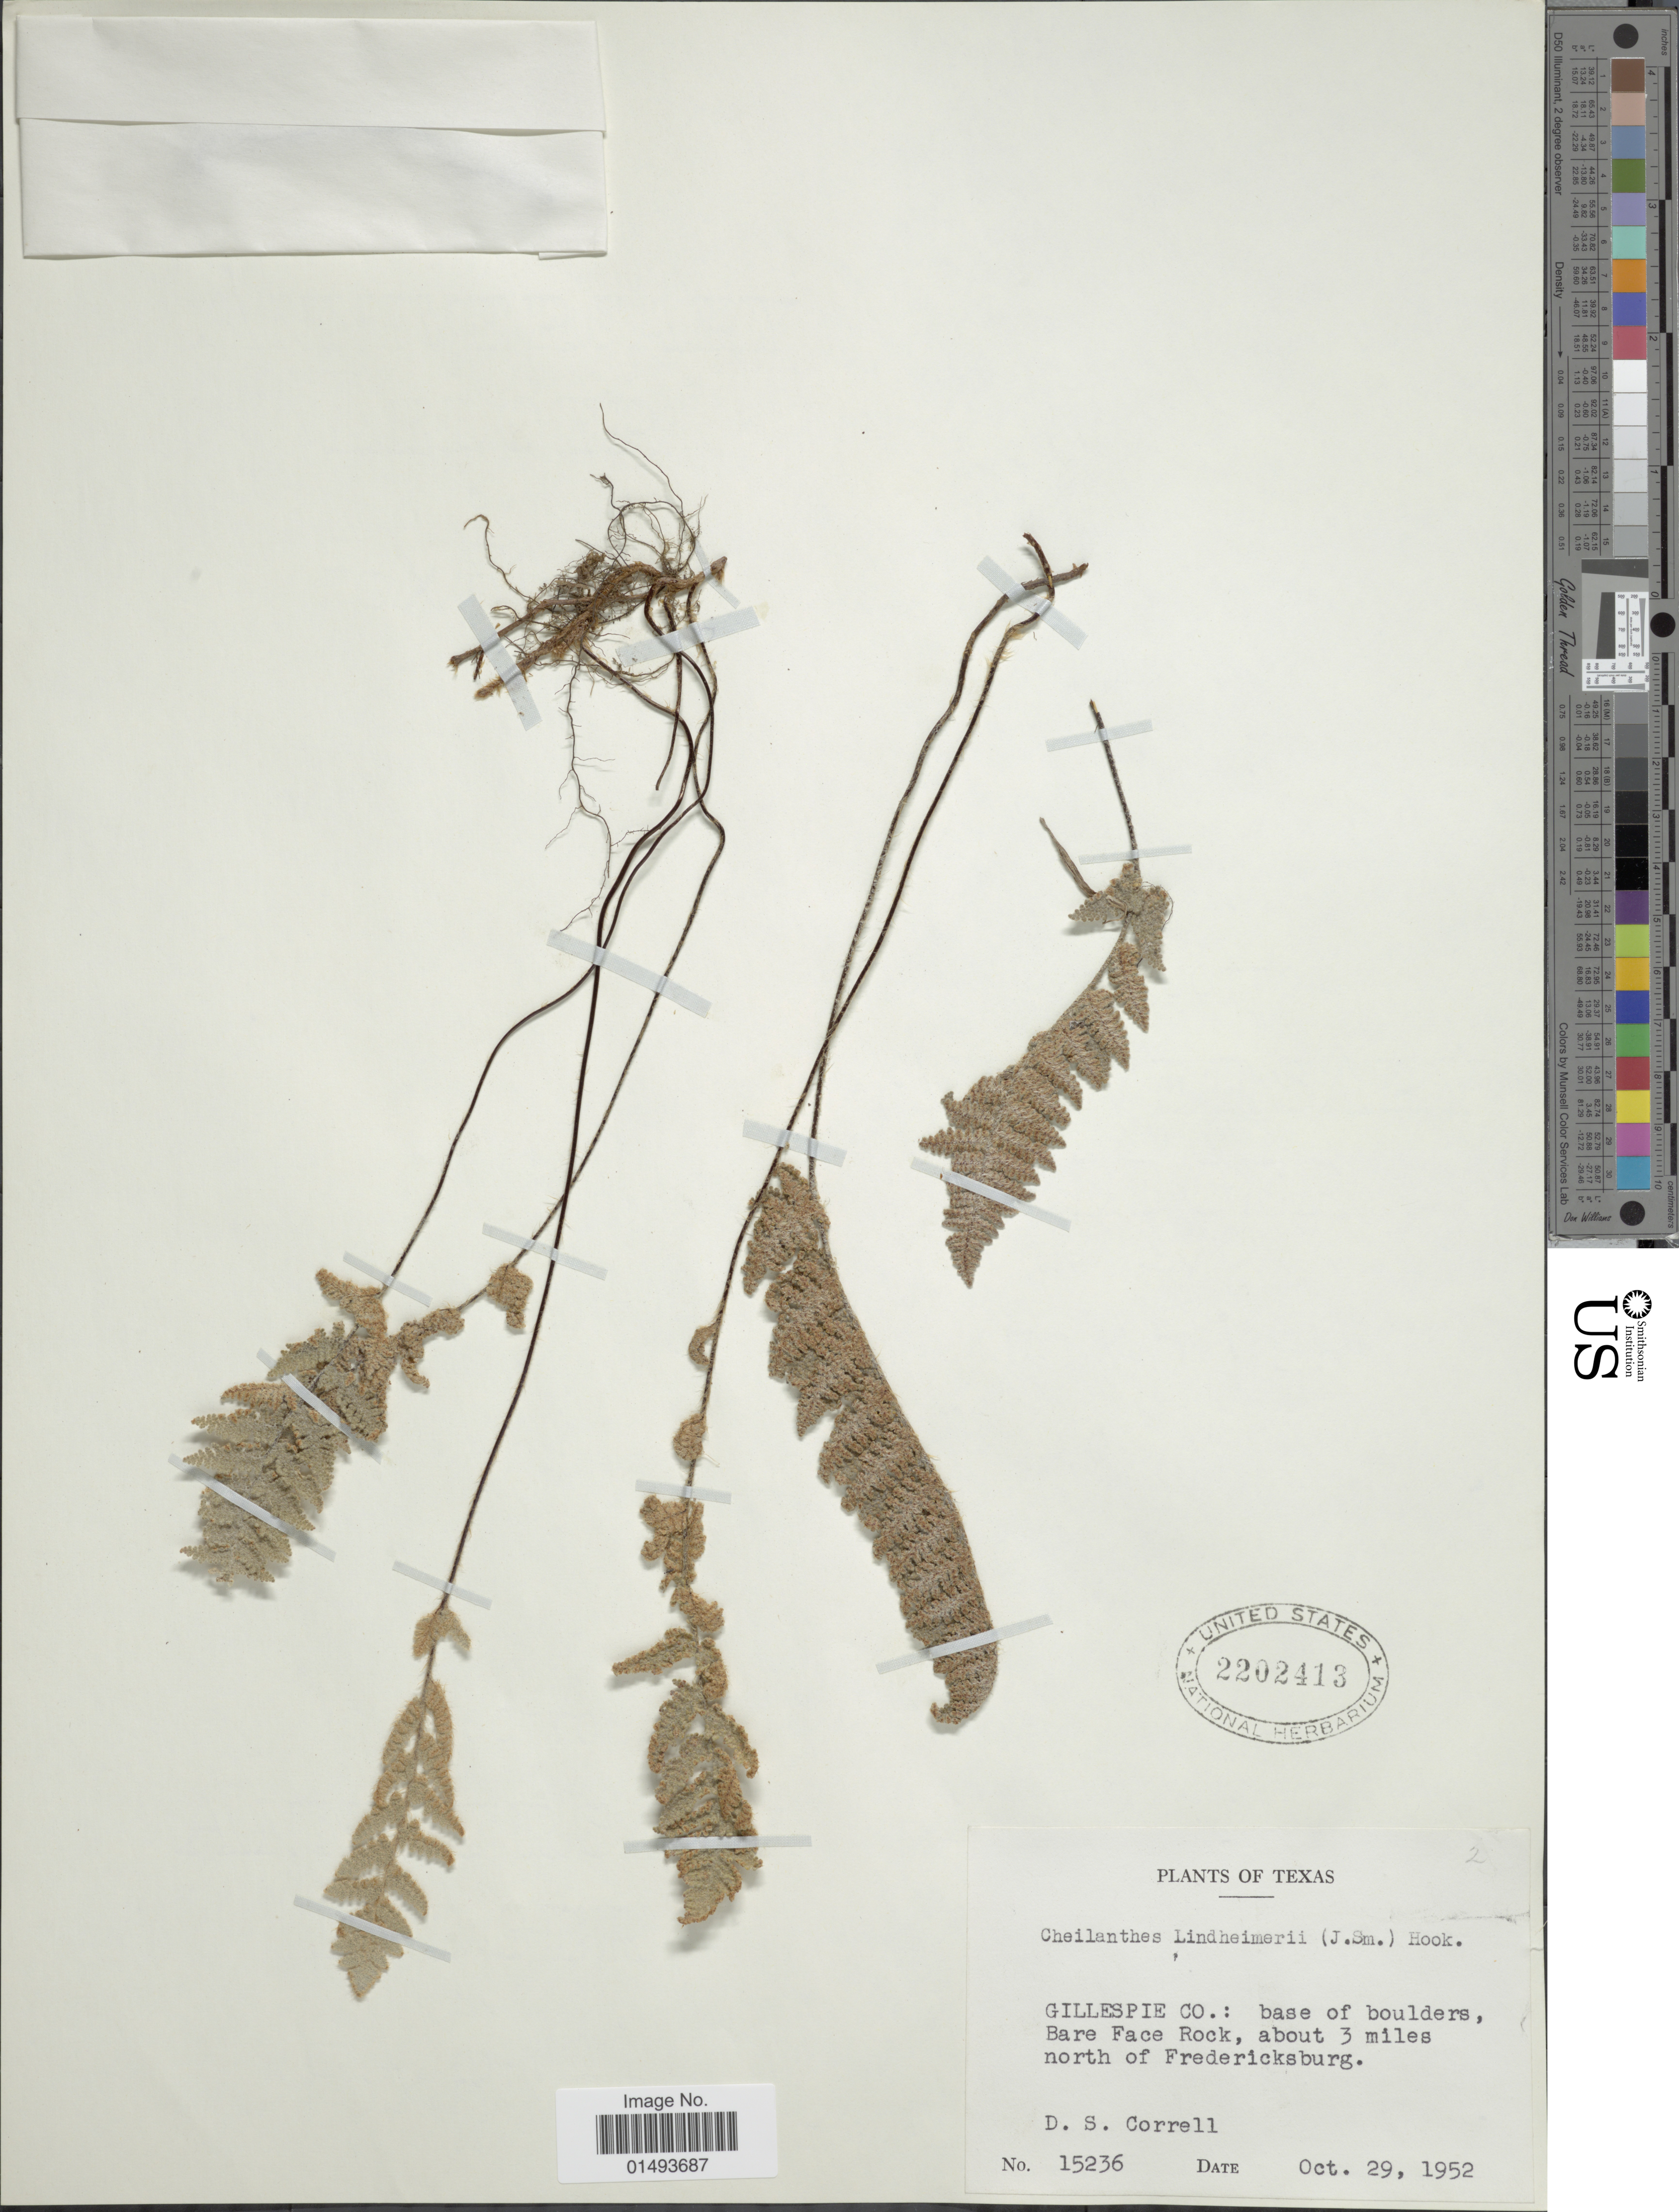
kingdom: Plantae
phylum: Tracheophyta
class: Polypodiopsida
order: Polypodiales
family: Pteridaceae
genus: Myriopteris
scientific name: Myriopteris lindheimeri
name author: (Hook.) J. Sm.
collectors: D. S. Correll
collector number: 15236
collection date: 1952-10-29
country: United States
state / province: Texas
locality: Plants of Texas, Gillespie Co.: base of boulders, Bare Face Rock, about 3 miles north of Fredericksburg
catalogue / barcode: US 2202413